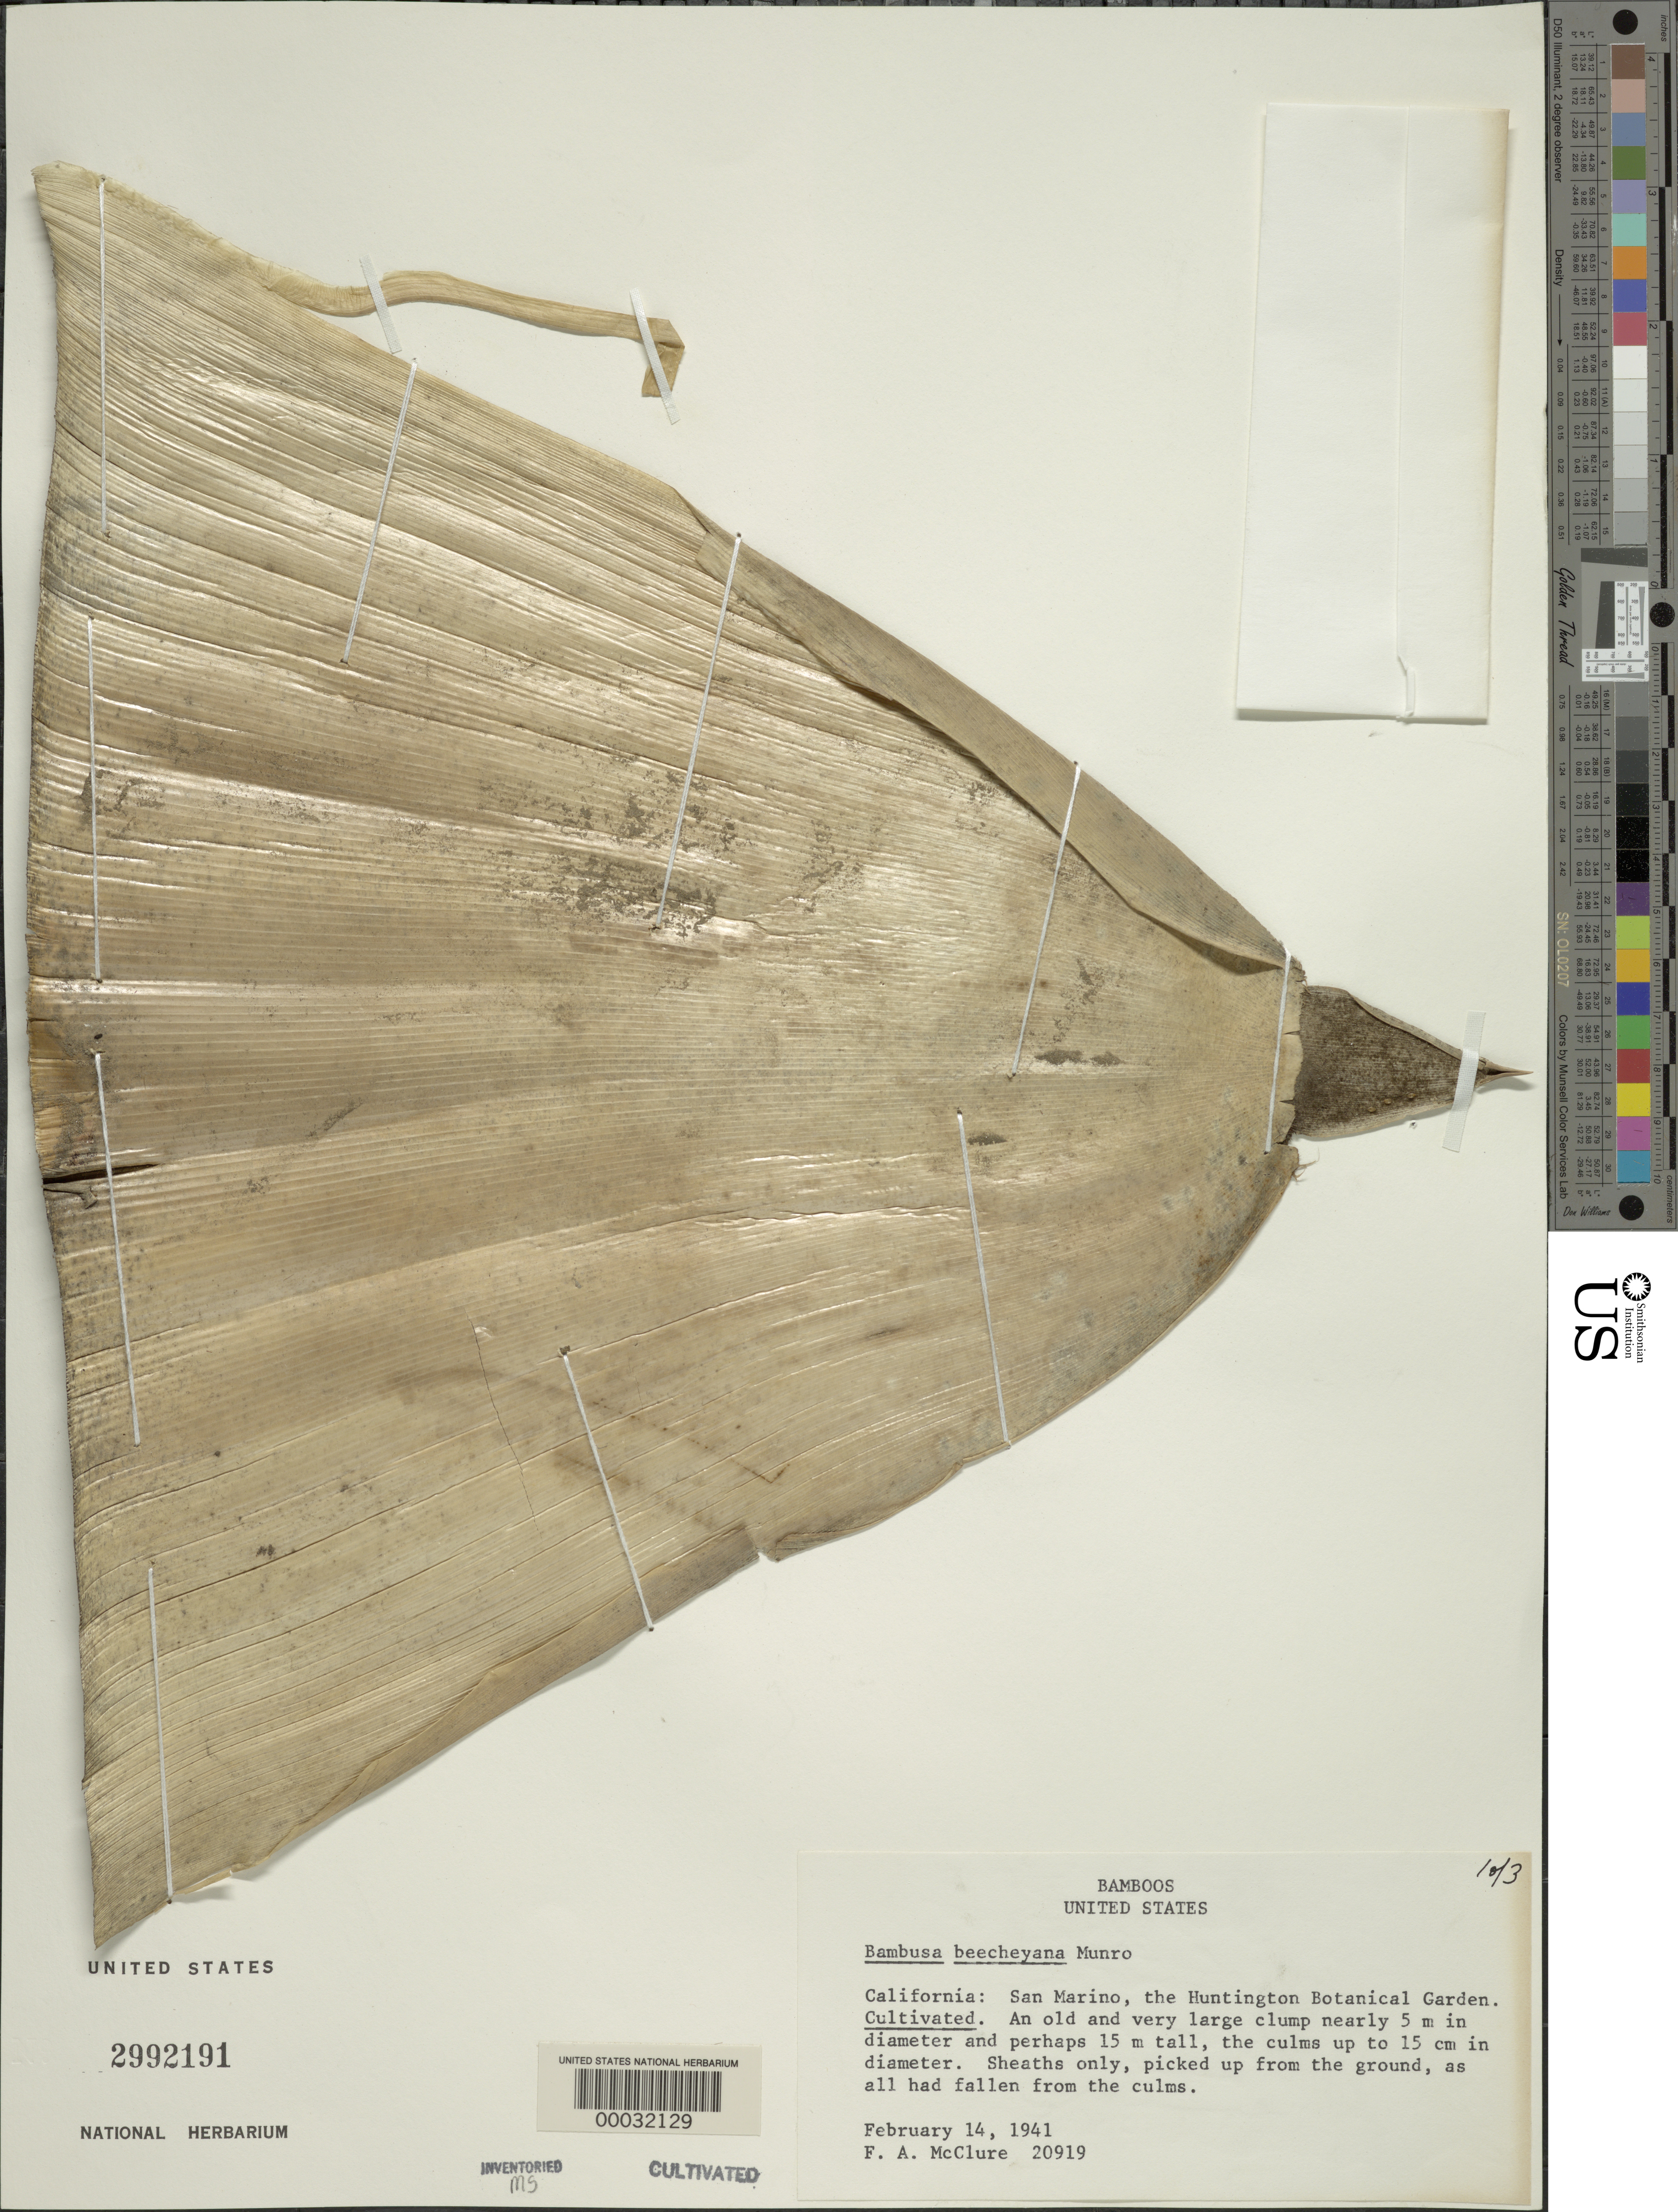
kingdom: Plantae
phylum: Tracheophyta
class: Liliopsida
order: Poales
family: Poaceae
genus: Bambusa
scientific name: Bambusa beecheyana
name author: Munro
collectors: F. A. McClure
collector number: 20919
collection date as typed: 14 Feb 1941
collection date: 1941-02-14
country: United States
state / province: California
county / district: Los Angeles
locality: Huntington botanical garden-san marino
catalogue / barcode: US 2992191